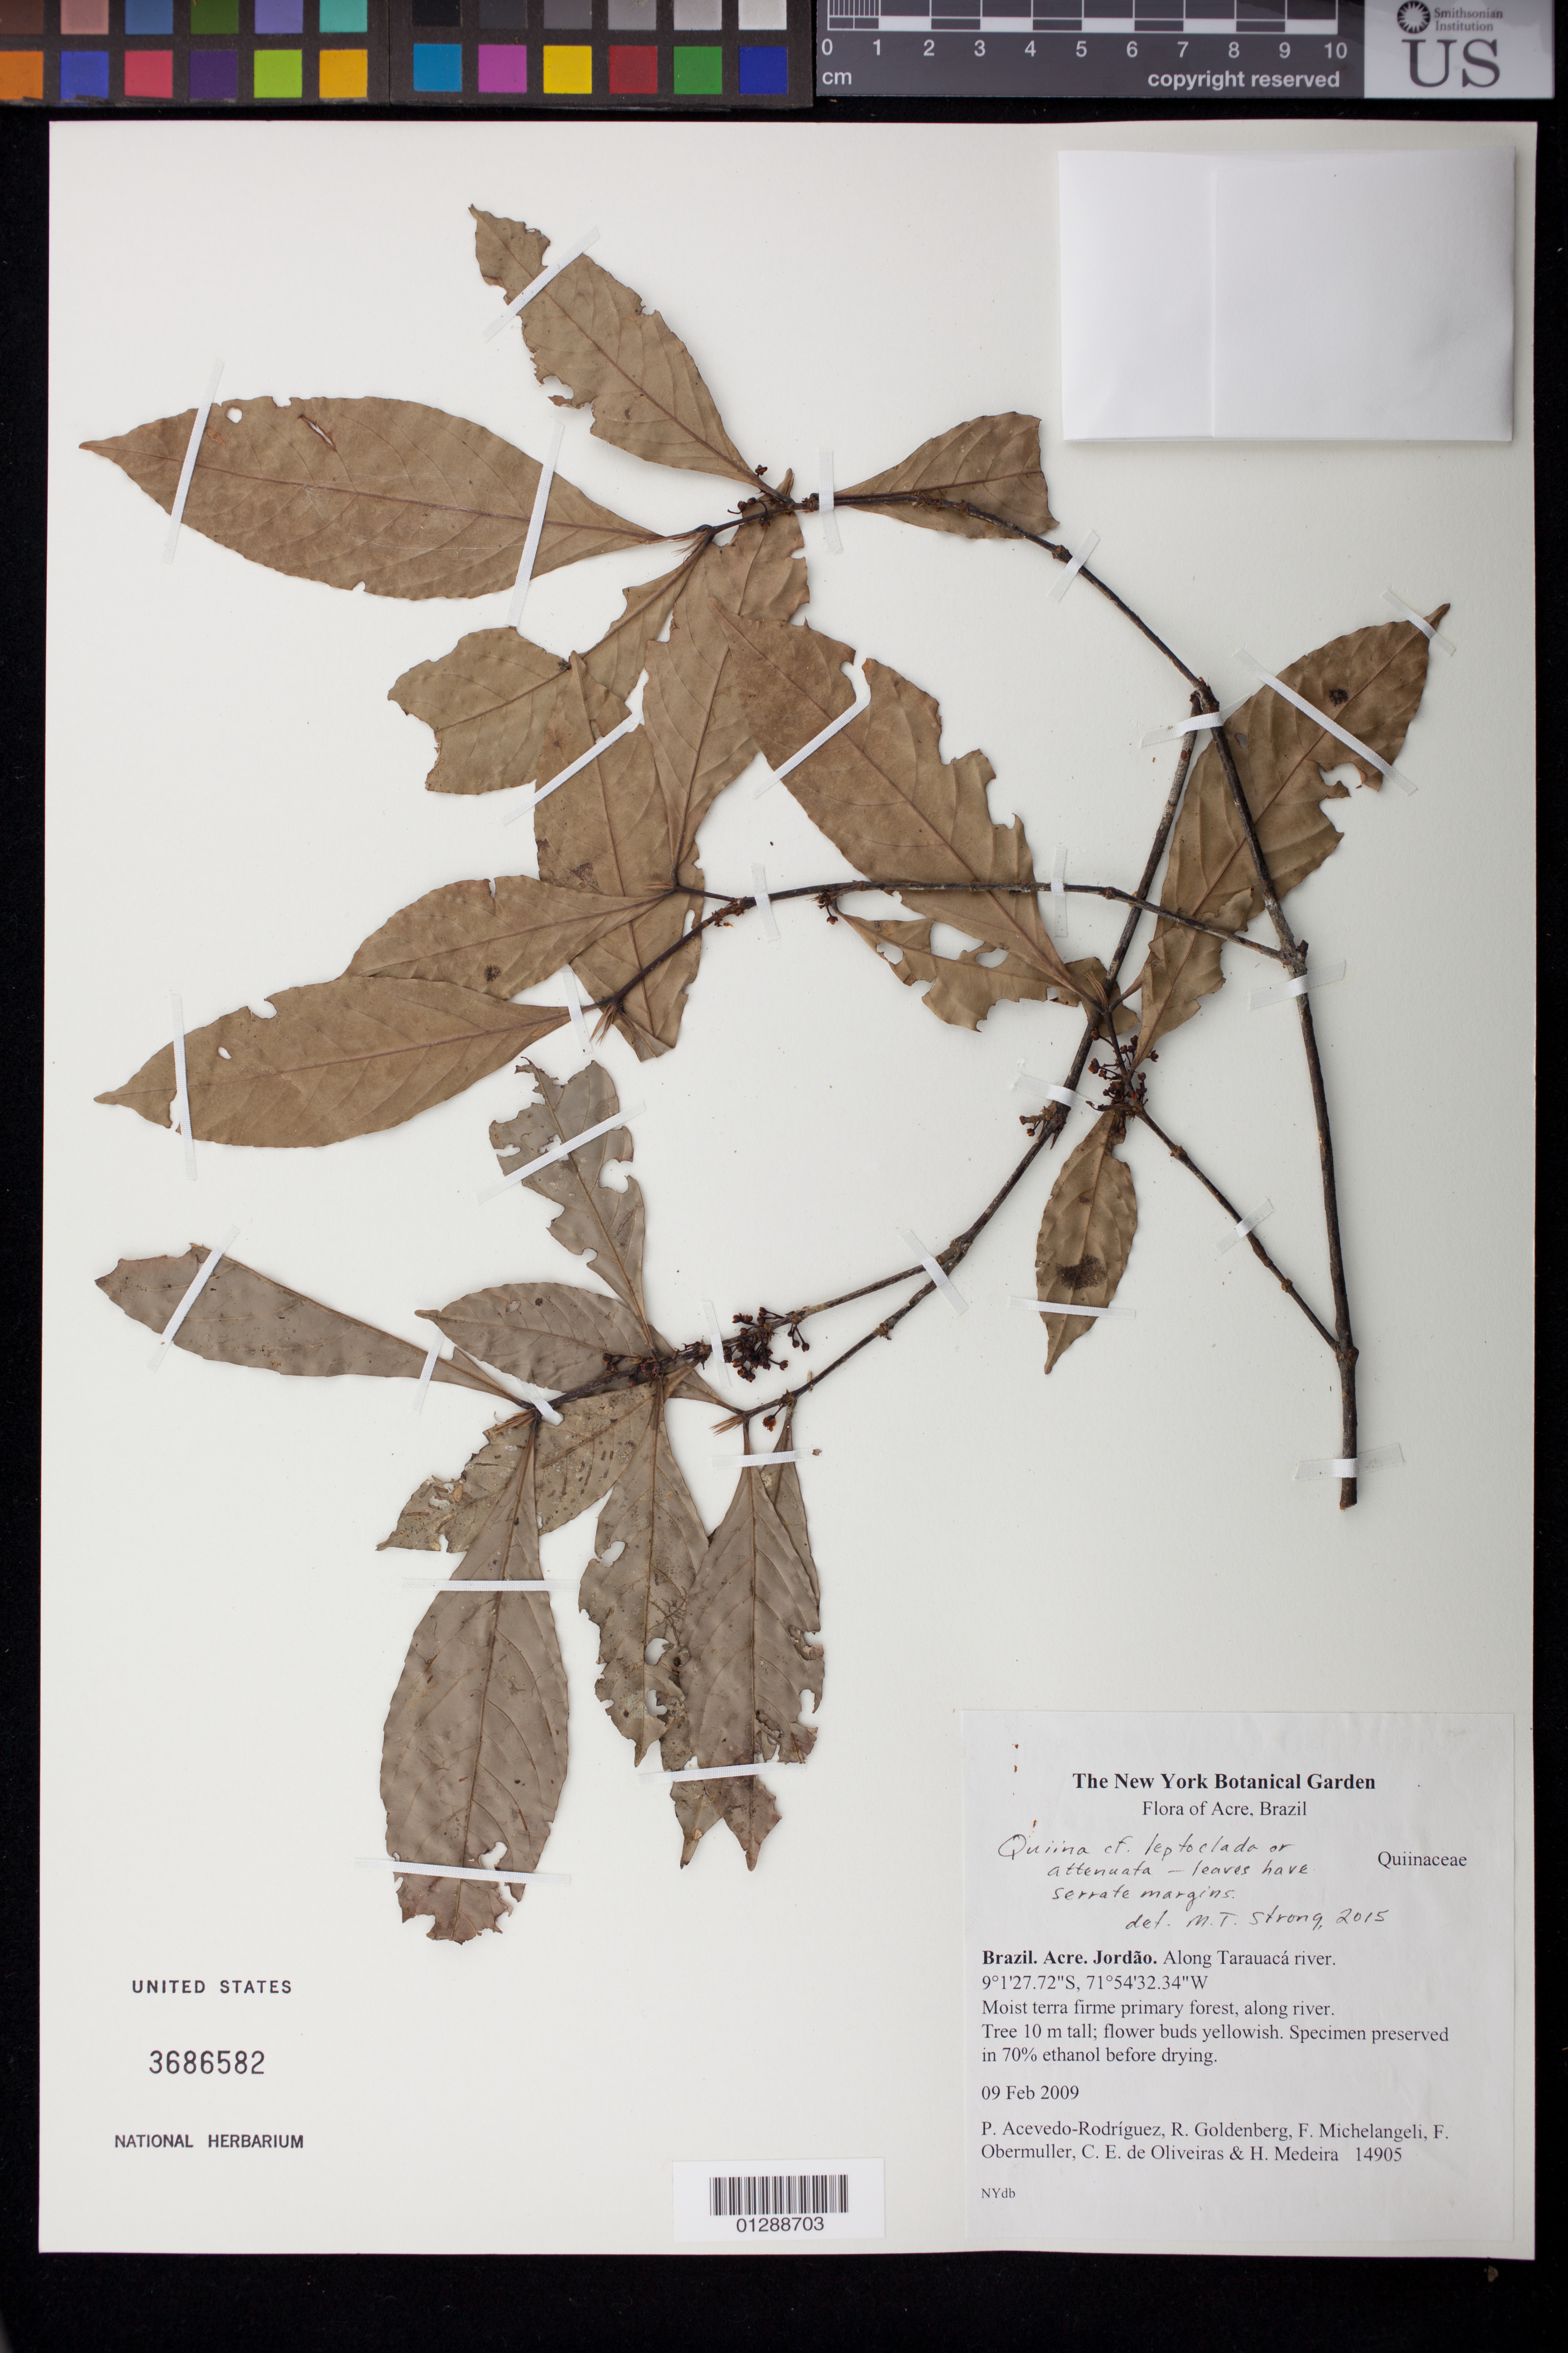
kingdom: Plantae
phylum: Tracheophyta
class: Magnoliopsida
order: Malpighiales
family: Quiinaceae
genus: Quiina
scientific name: Quiina leptoclada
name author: Tul.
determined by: Strong, M. T., (US), Smithsonian Institution - National Museum of Natural History (UNITED STATES)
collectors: P. Acevedo-Rodr., R. Goldenberg, F. Michelangelli, F. A. Obermuller, C. E. de Oliveiras & H. Medeiro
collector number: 14905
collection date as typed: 09 Feb 2009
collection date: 2009-02-09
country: Brazil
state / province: Acre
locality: Acre; Municipio Jordao. Along Taruaca river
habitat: moist terra firme primary forest, along river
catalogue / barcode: US 3686582